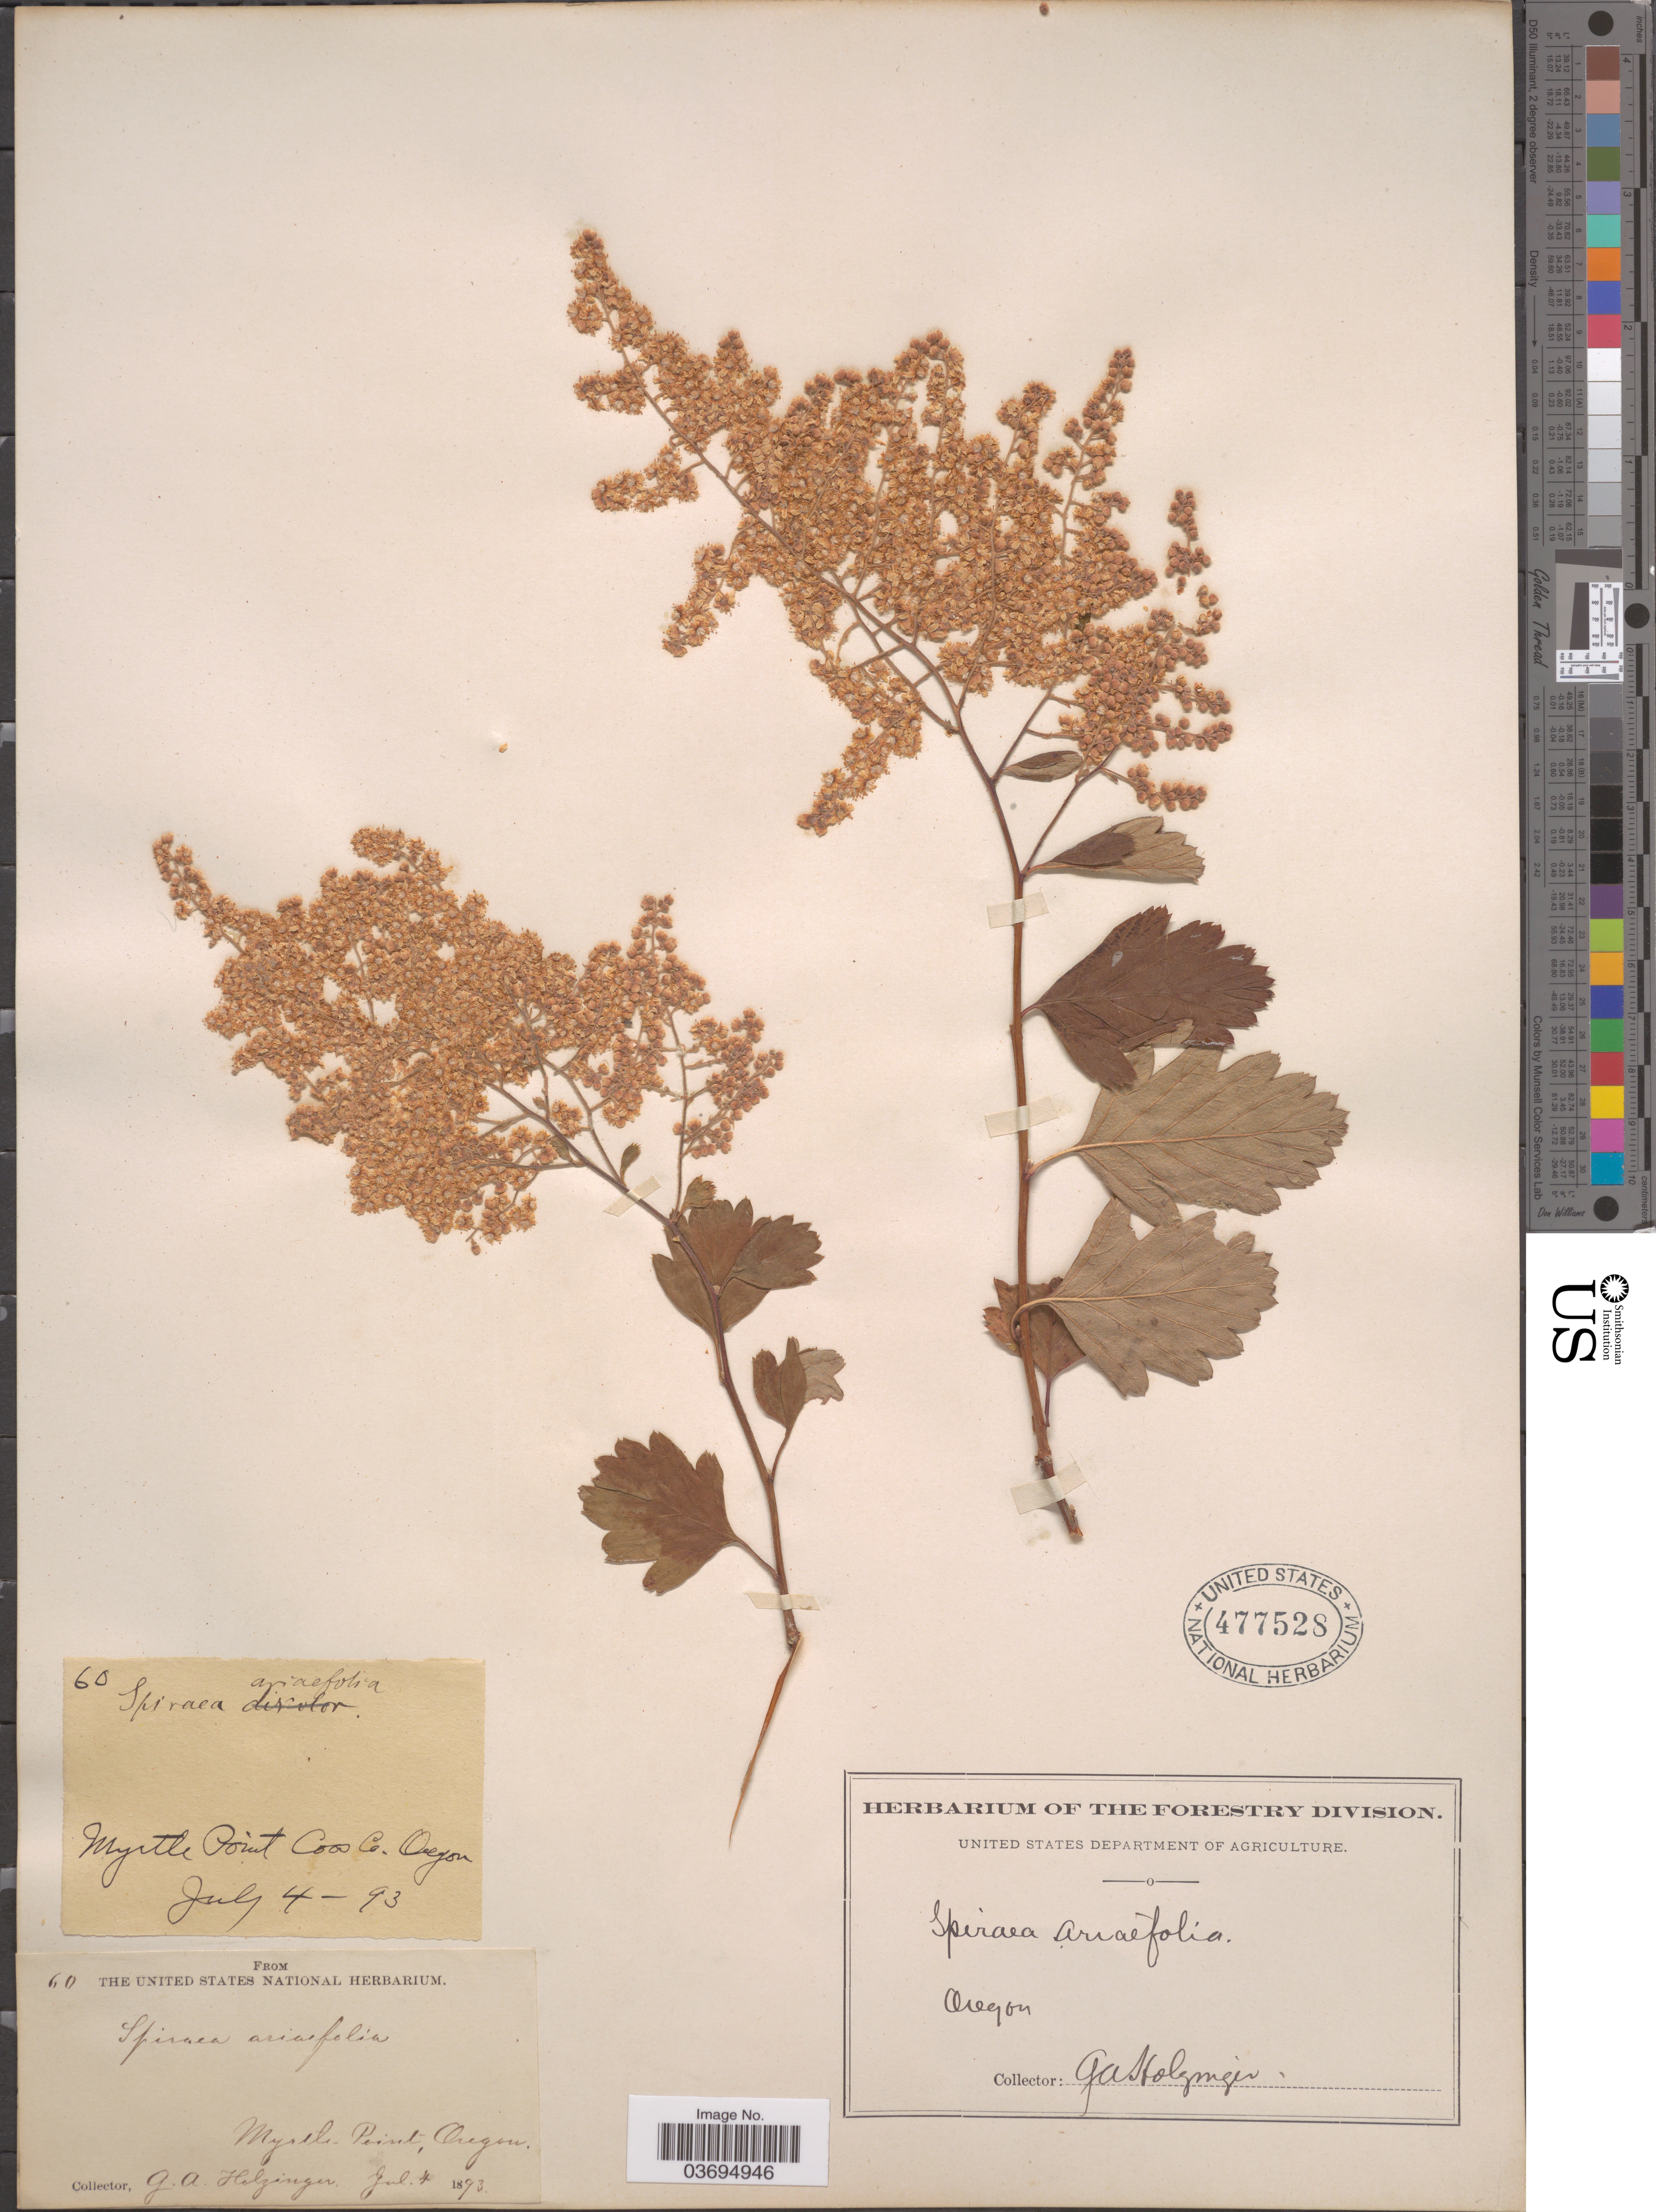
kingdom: Plantae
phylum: Tracheophyta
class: Magnoliopsida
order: Rosales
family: Rosaceae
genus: Holodiscus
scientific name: Holodiscus discolor var. discolor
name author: (Pursh) Maxim.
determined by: Strong, Mark T., (BOT), Smithsonian Institution - National Museum of Natural History (UNITED STATES)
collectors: G. A. Holzinger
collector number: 60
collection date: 1893-07-04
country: United States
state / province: Oregon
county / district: Coos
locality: Myrtle Point Coos Co.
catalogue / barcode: US 477528